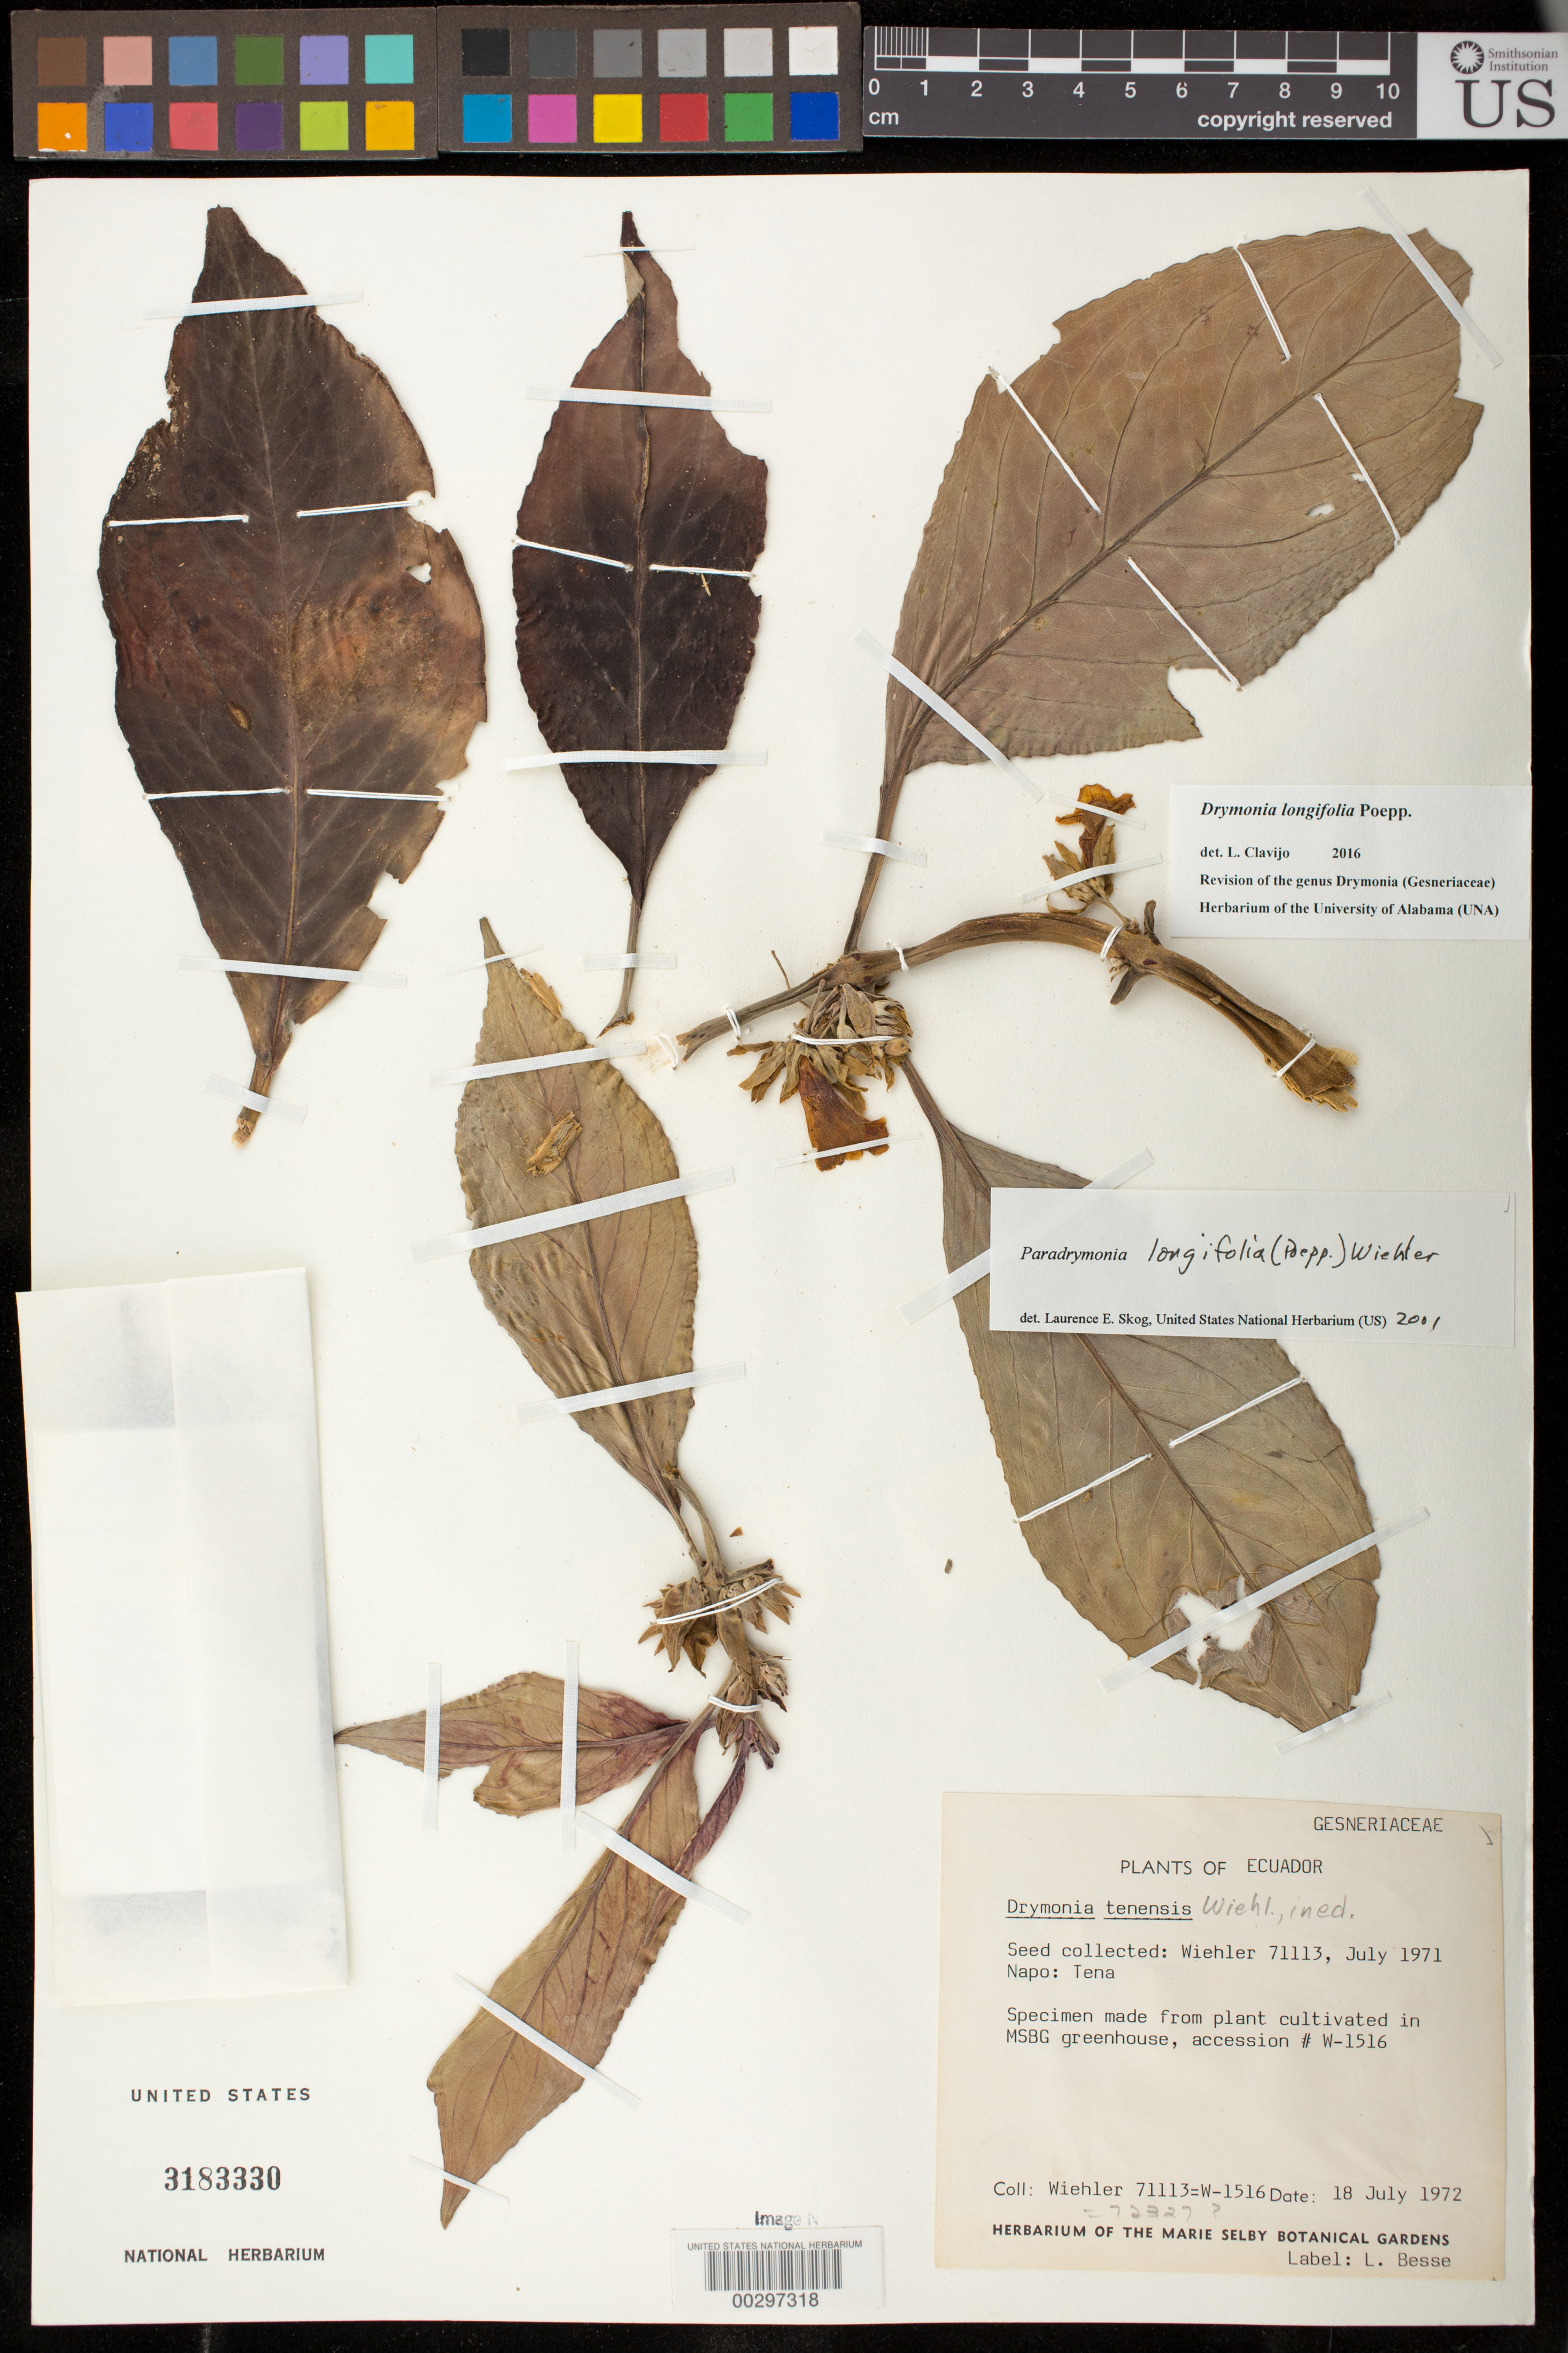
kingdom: Plantae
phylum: Tracheophyta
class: Magnoliopsida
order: Lamiales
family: Gesneriaceae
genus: Drymonia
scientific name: Drymonia longifolia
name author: Poepp.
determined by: Clavijo, L.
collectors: H. J. Wiehler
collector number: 71113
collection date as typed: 18 Jul 1972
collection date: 1972-07-18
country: Ecuador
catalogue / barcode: US 3183330